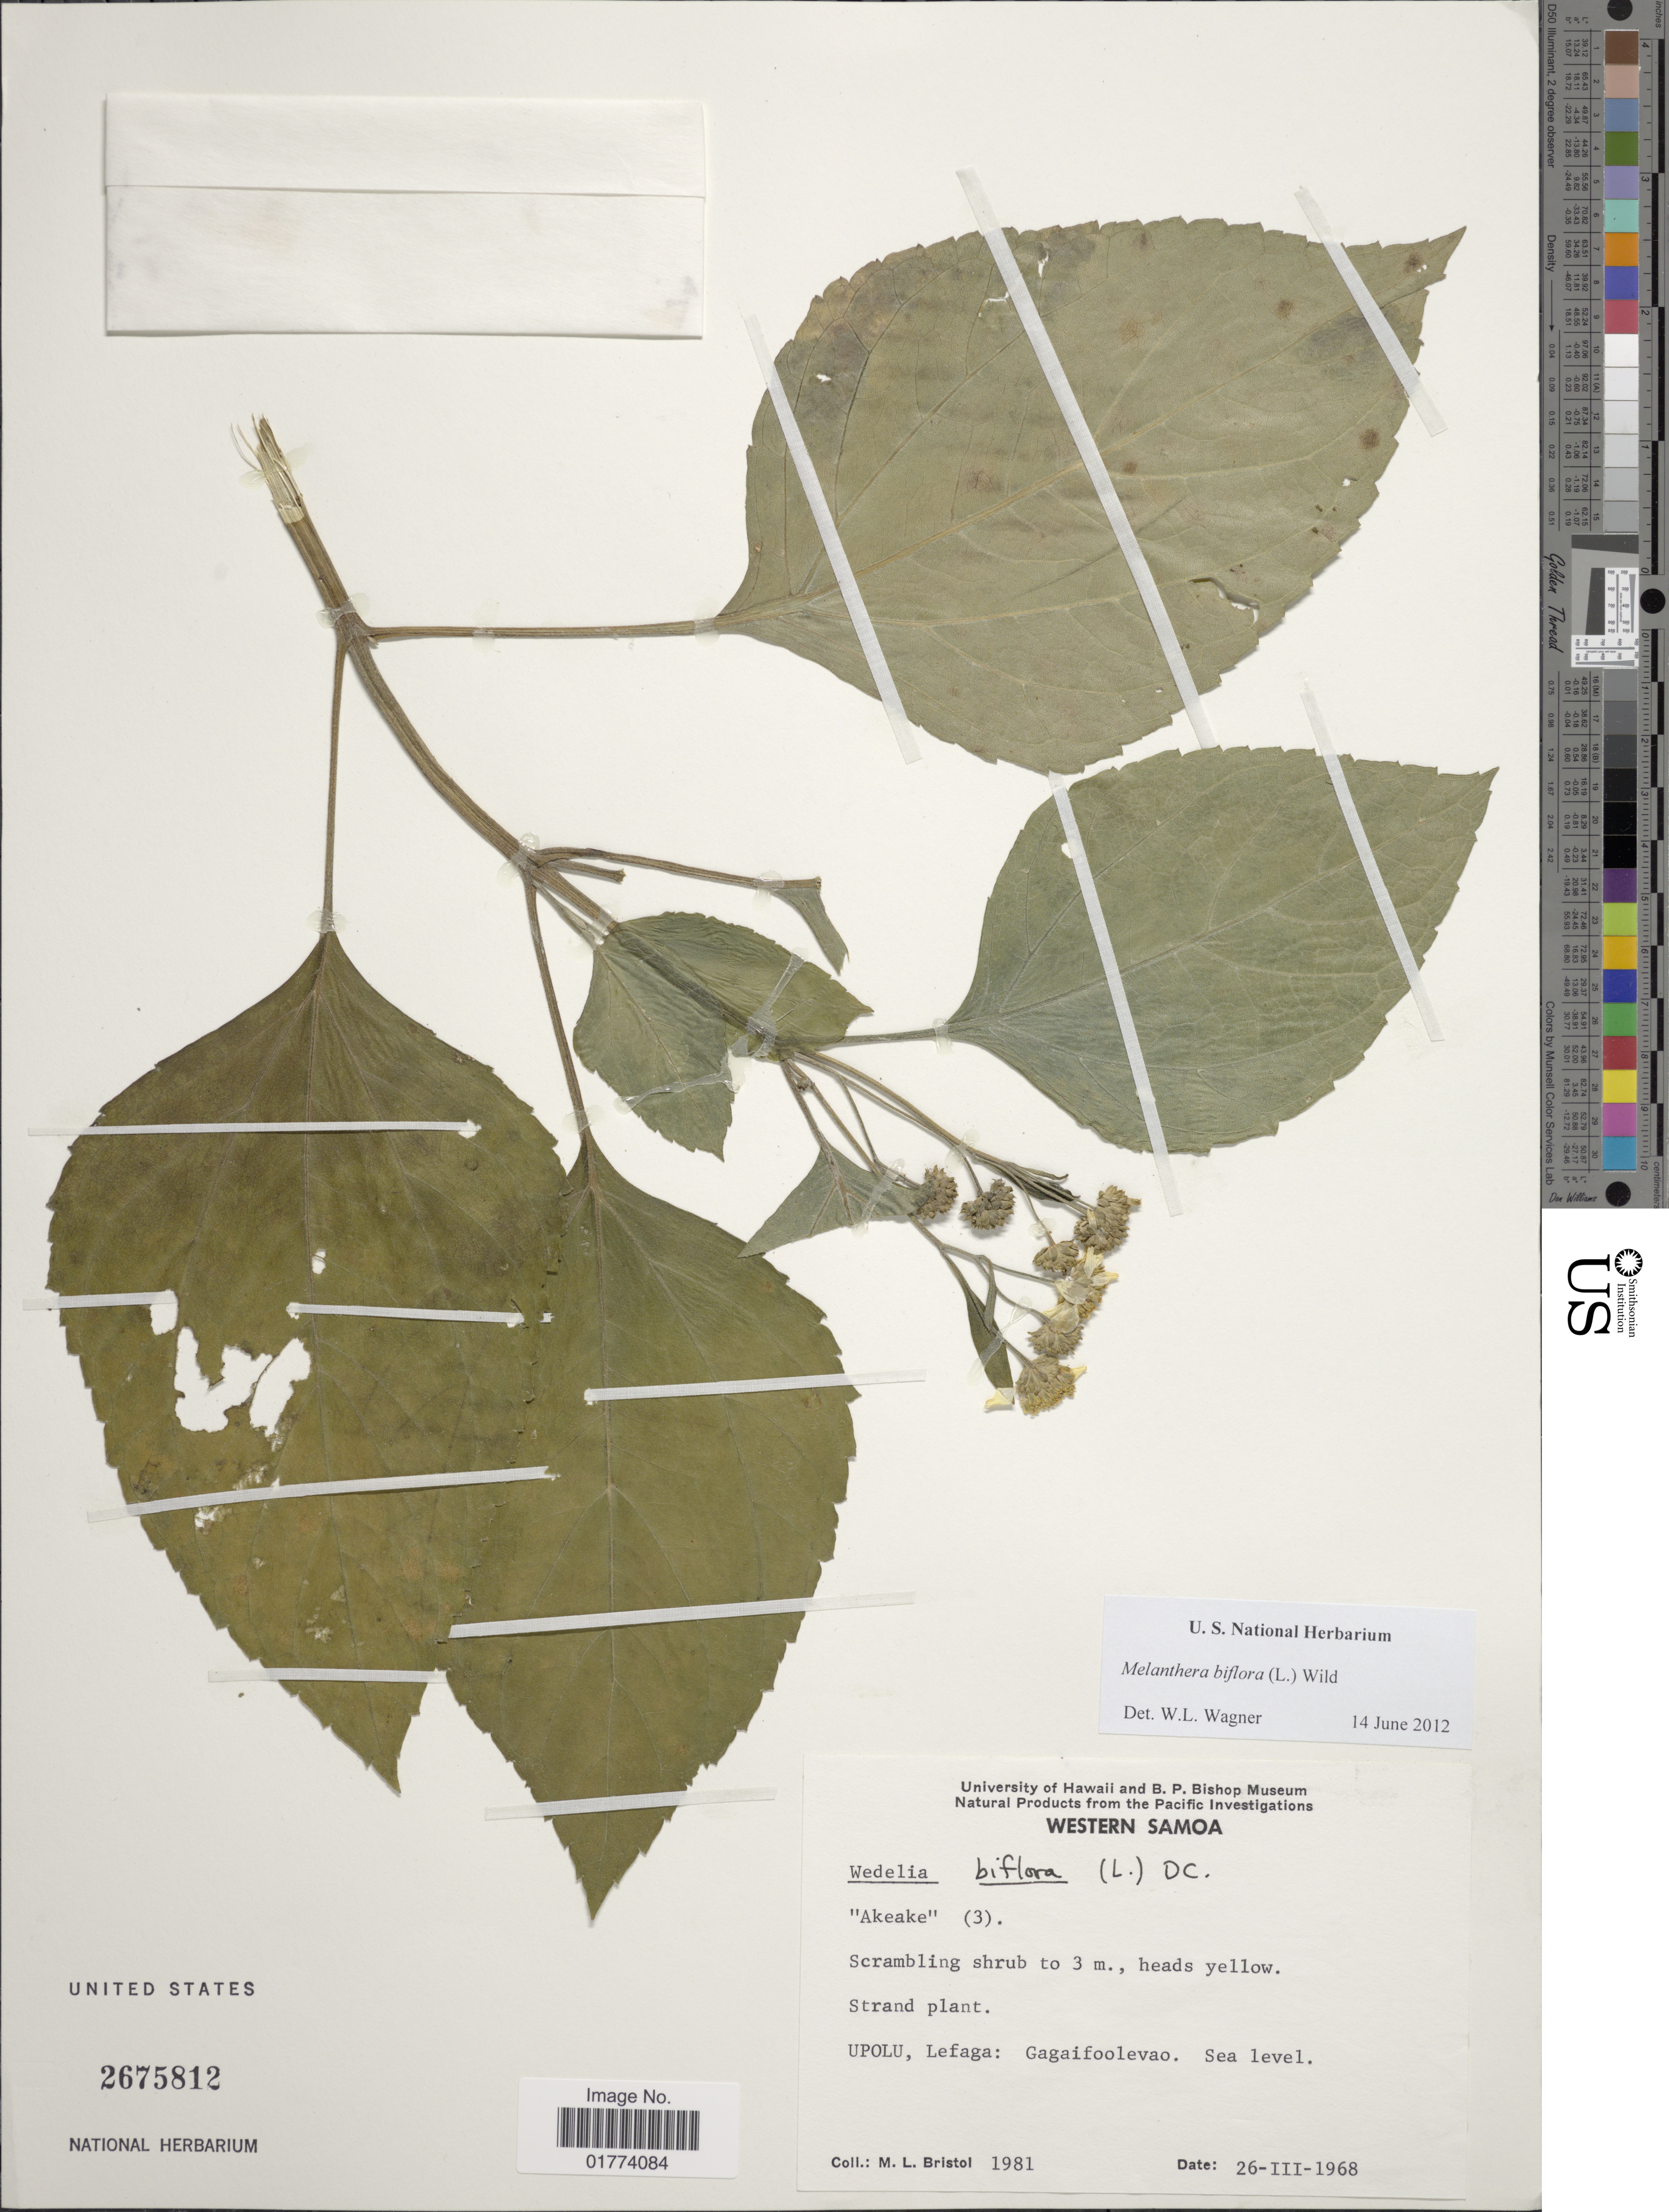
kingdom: Plantae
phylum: Tracheophyta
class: Magnoliopsida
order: Asterales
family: Asteraceae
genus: Wollastonia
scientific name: Wollastonia biflora var. biflora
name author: (L.) DC.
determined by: Wagner, W. L., (BOT), Smithsonian Institution - National Museum of Natural History (UNITED STATES)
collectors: M. L. Bristol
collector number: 1981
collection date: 1968-03-26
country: Samoa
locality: Upolu, Lefaga: Gagaifoolevao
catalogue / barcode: US 2675812